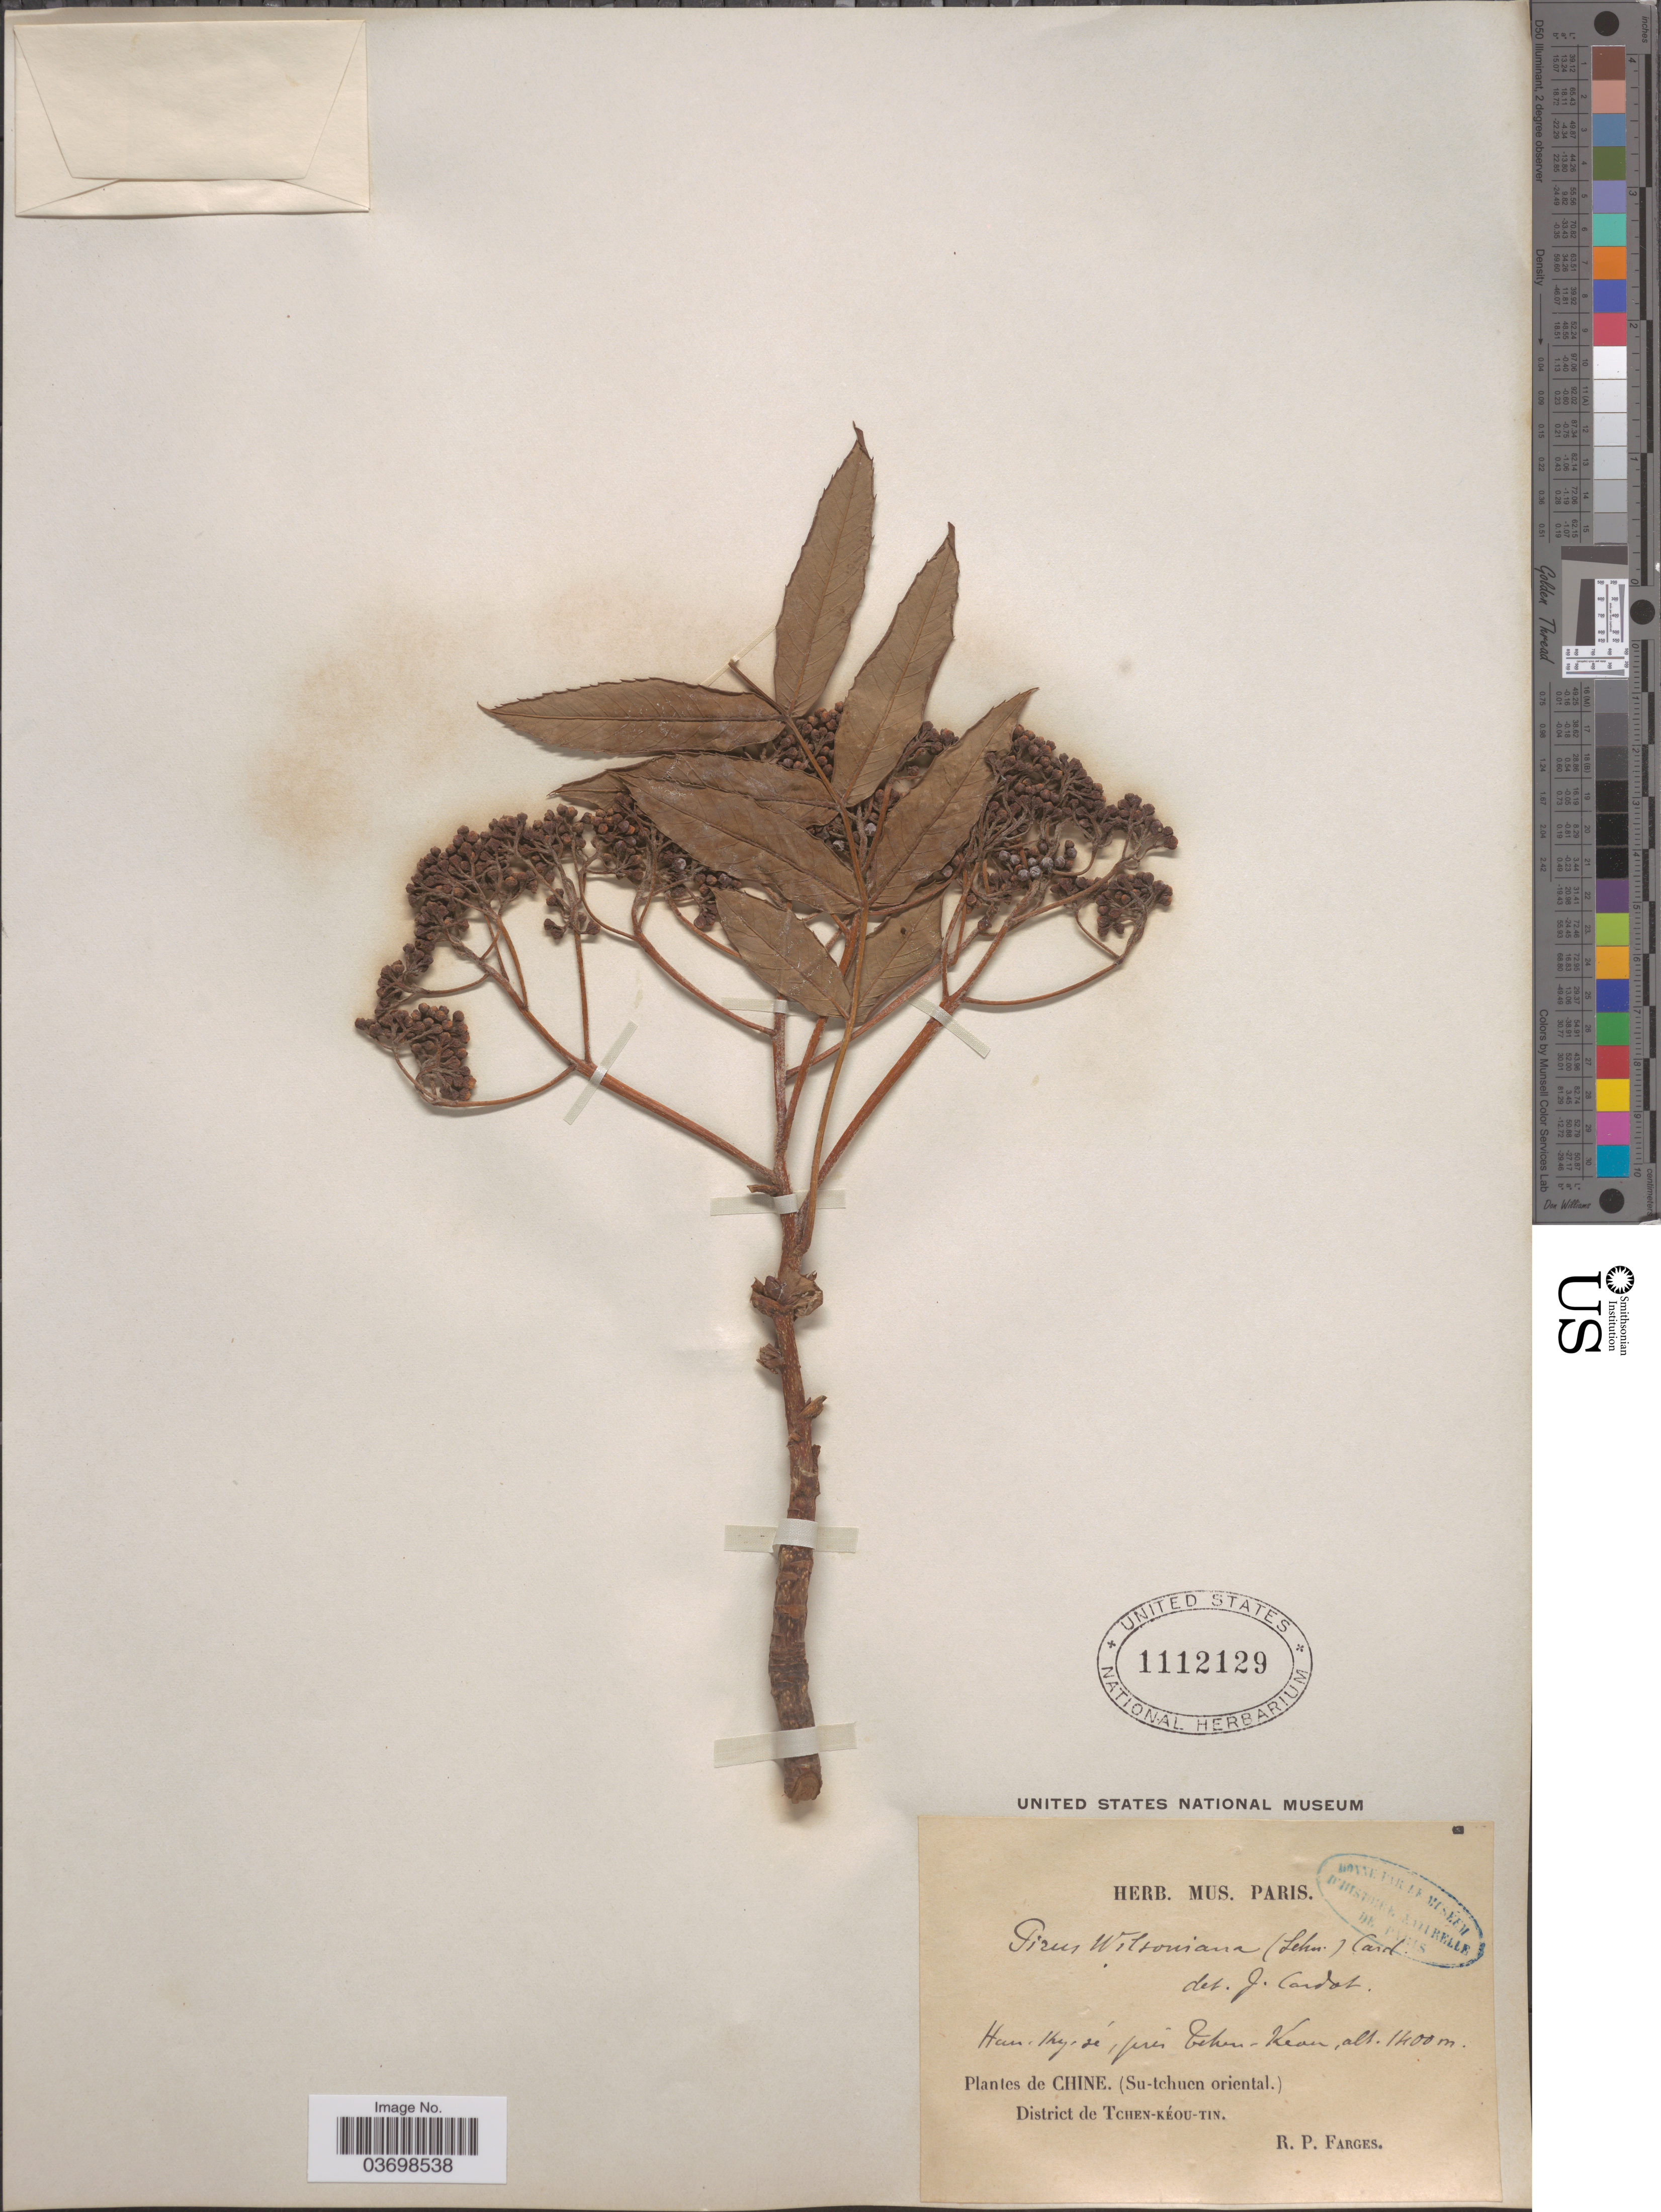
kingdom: Plantae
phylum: Tracheophyta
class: Magnoliopsida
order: Rosales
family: Rosaceae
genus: Sorbus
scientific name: Sorbus wilsoniana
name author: C.K. Schneid.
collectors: R. Farges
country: China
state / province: Sichuan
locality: Han-Ky-sé, pres Tchen-Keau. Su-tchuen oriental. District de Tchen-Kéou-Tin.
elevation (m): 1400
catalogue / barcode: US 1112129